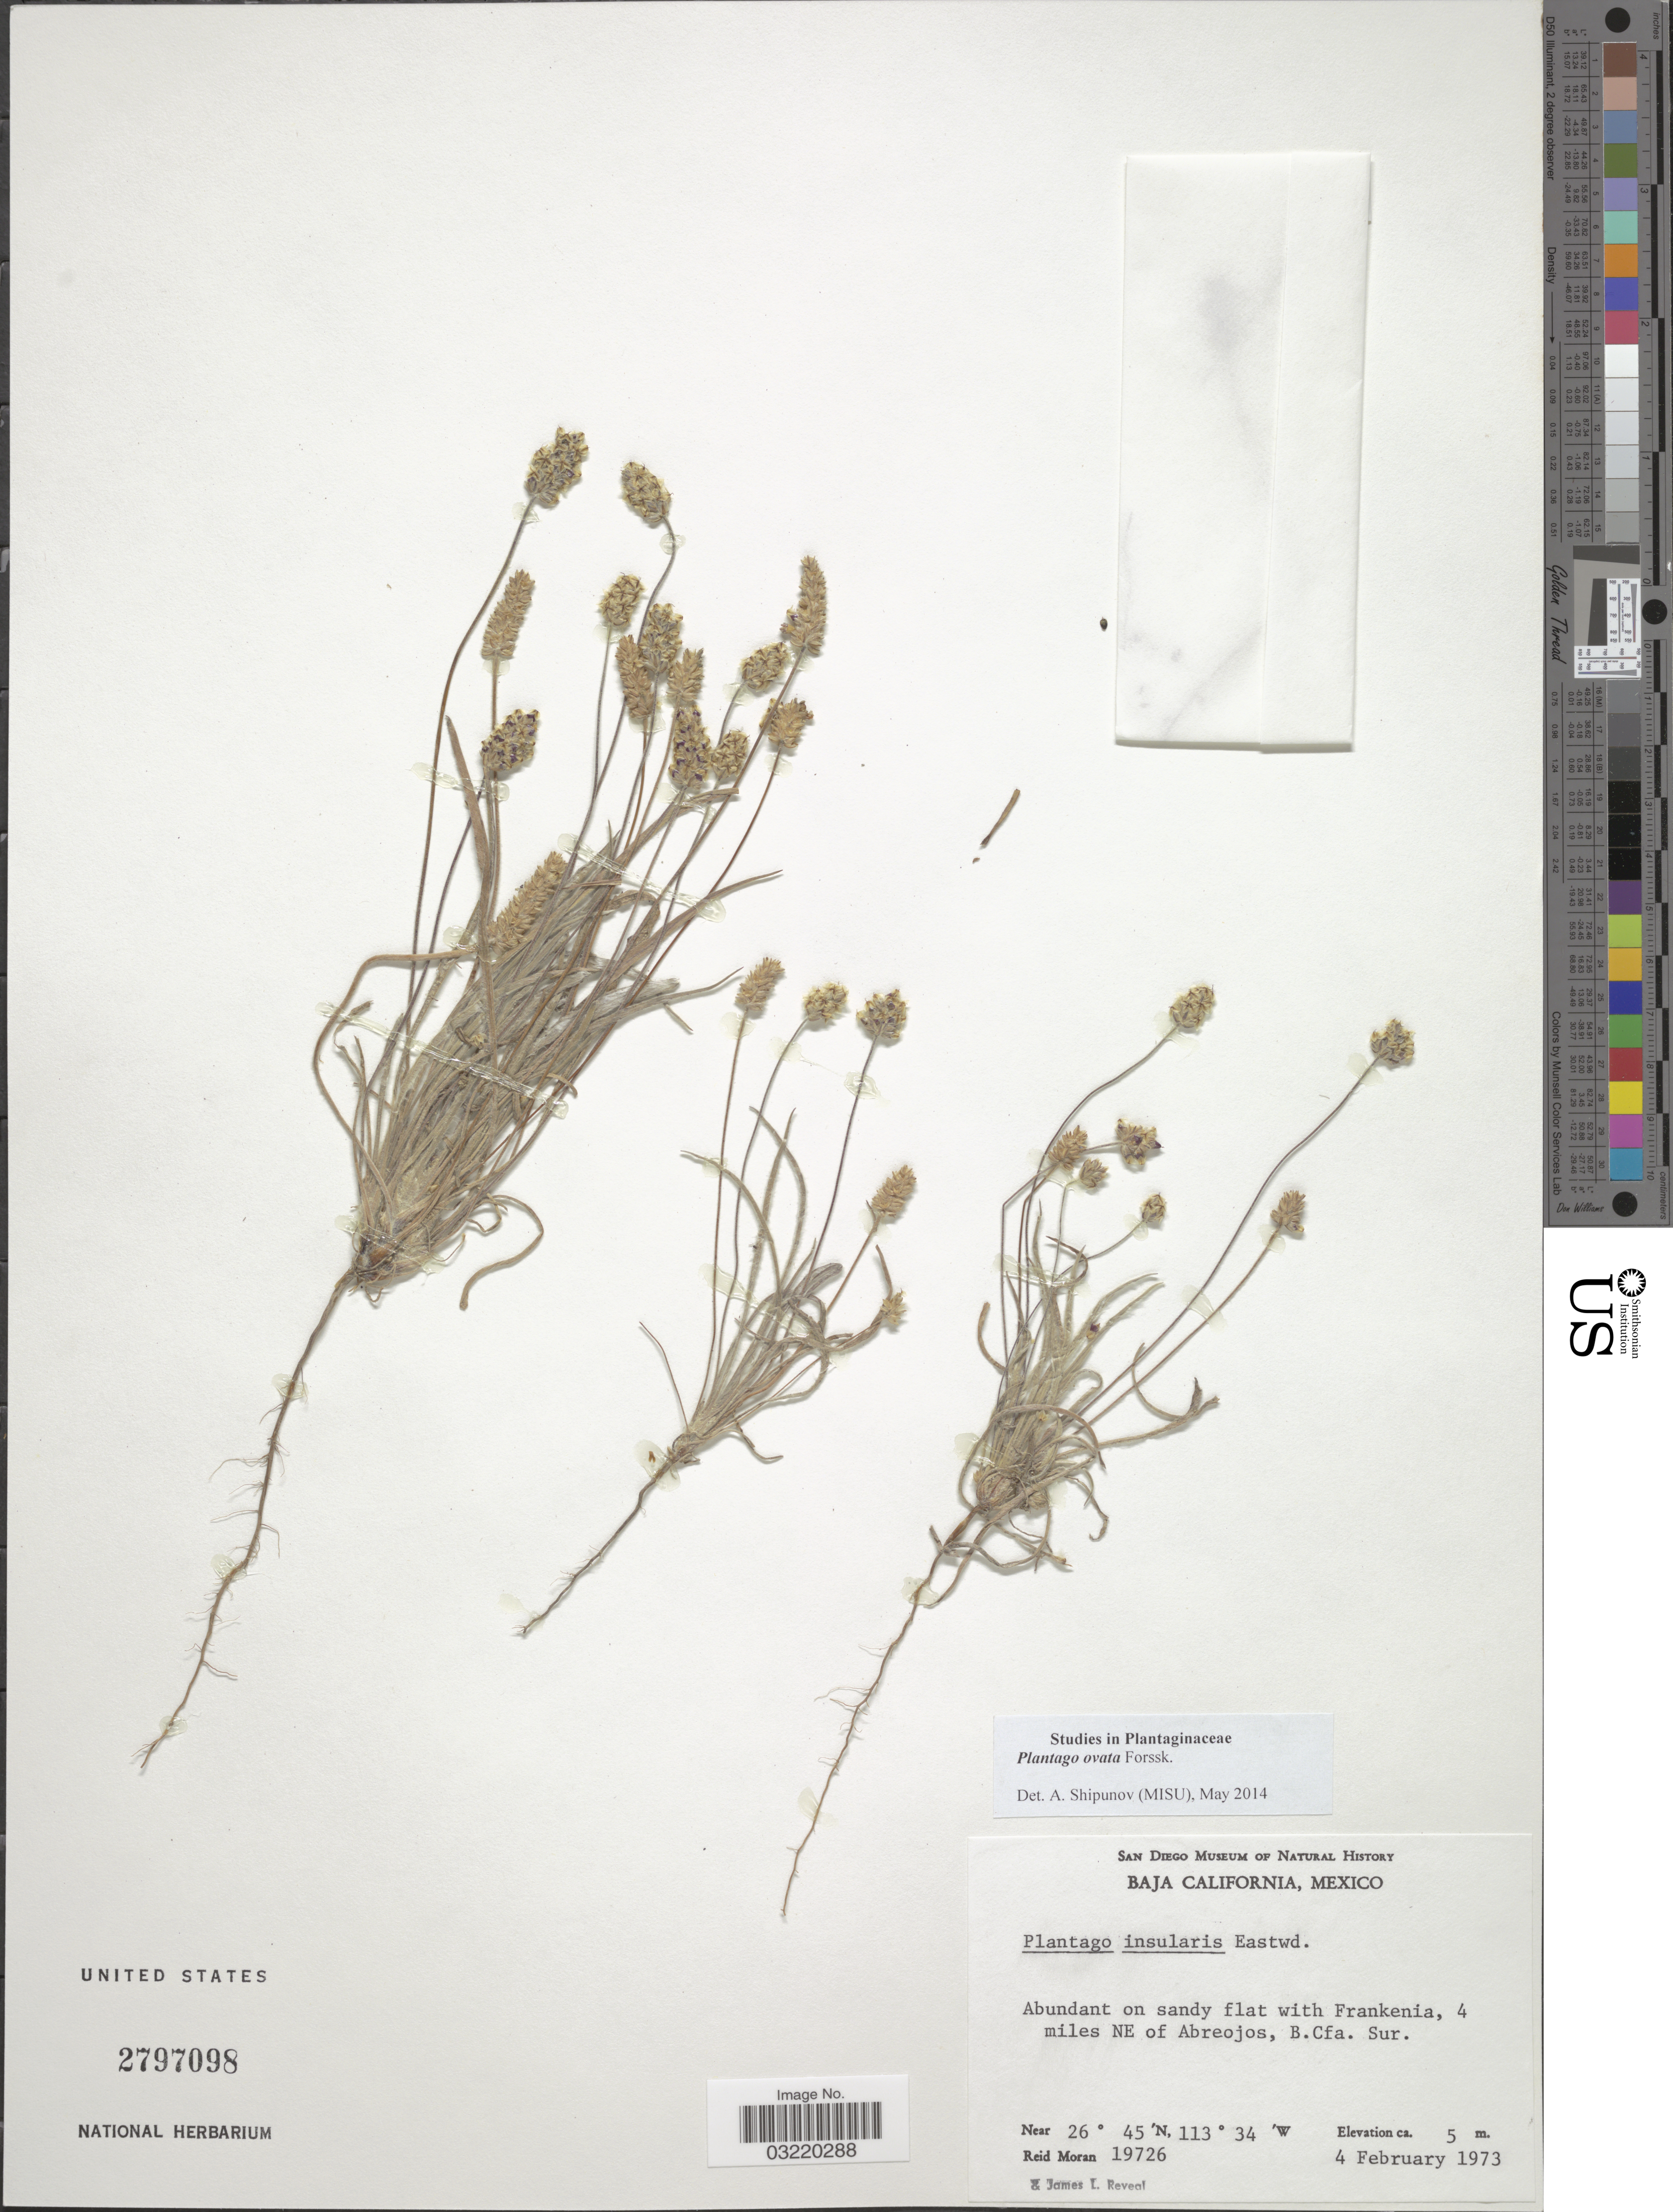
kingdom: Plantae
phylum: Tracheophyta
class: Magnoliopsida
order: Lamiales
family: Plantaginaceae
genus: Plantago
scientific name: Plantago ovata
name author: Forssk.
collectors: R. Moran & J. L. Reveal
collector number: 19726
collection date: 1973-02-04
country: Mexico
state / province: Baja California Sur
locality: Baja California. 4 miles NE of Abreojos, B. Cfa. Sur.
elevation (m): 5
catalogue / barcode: US 2797098